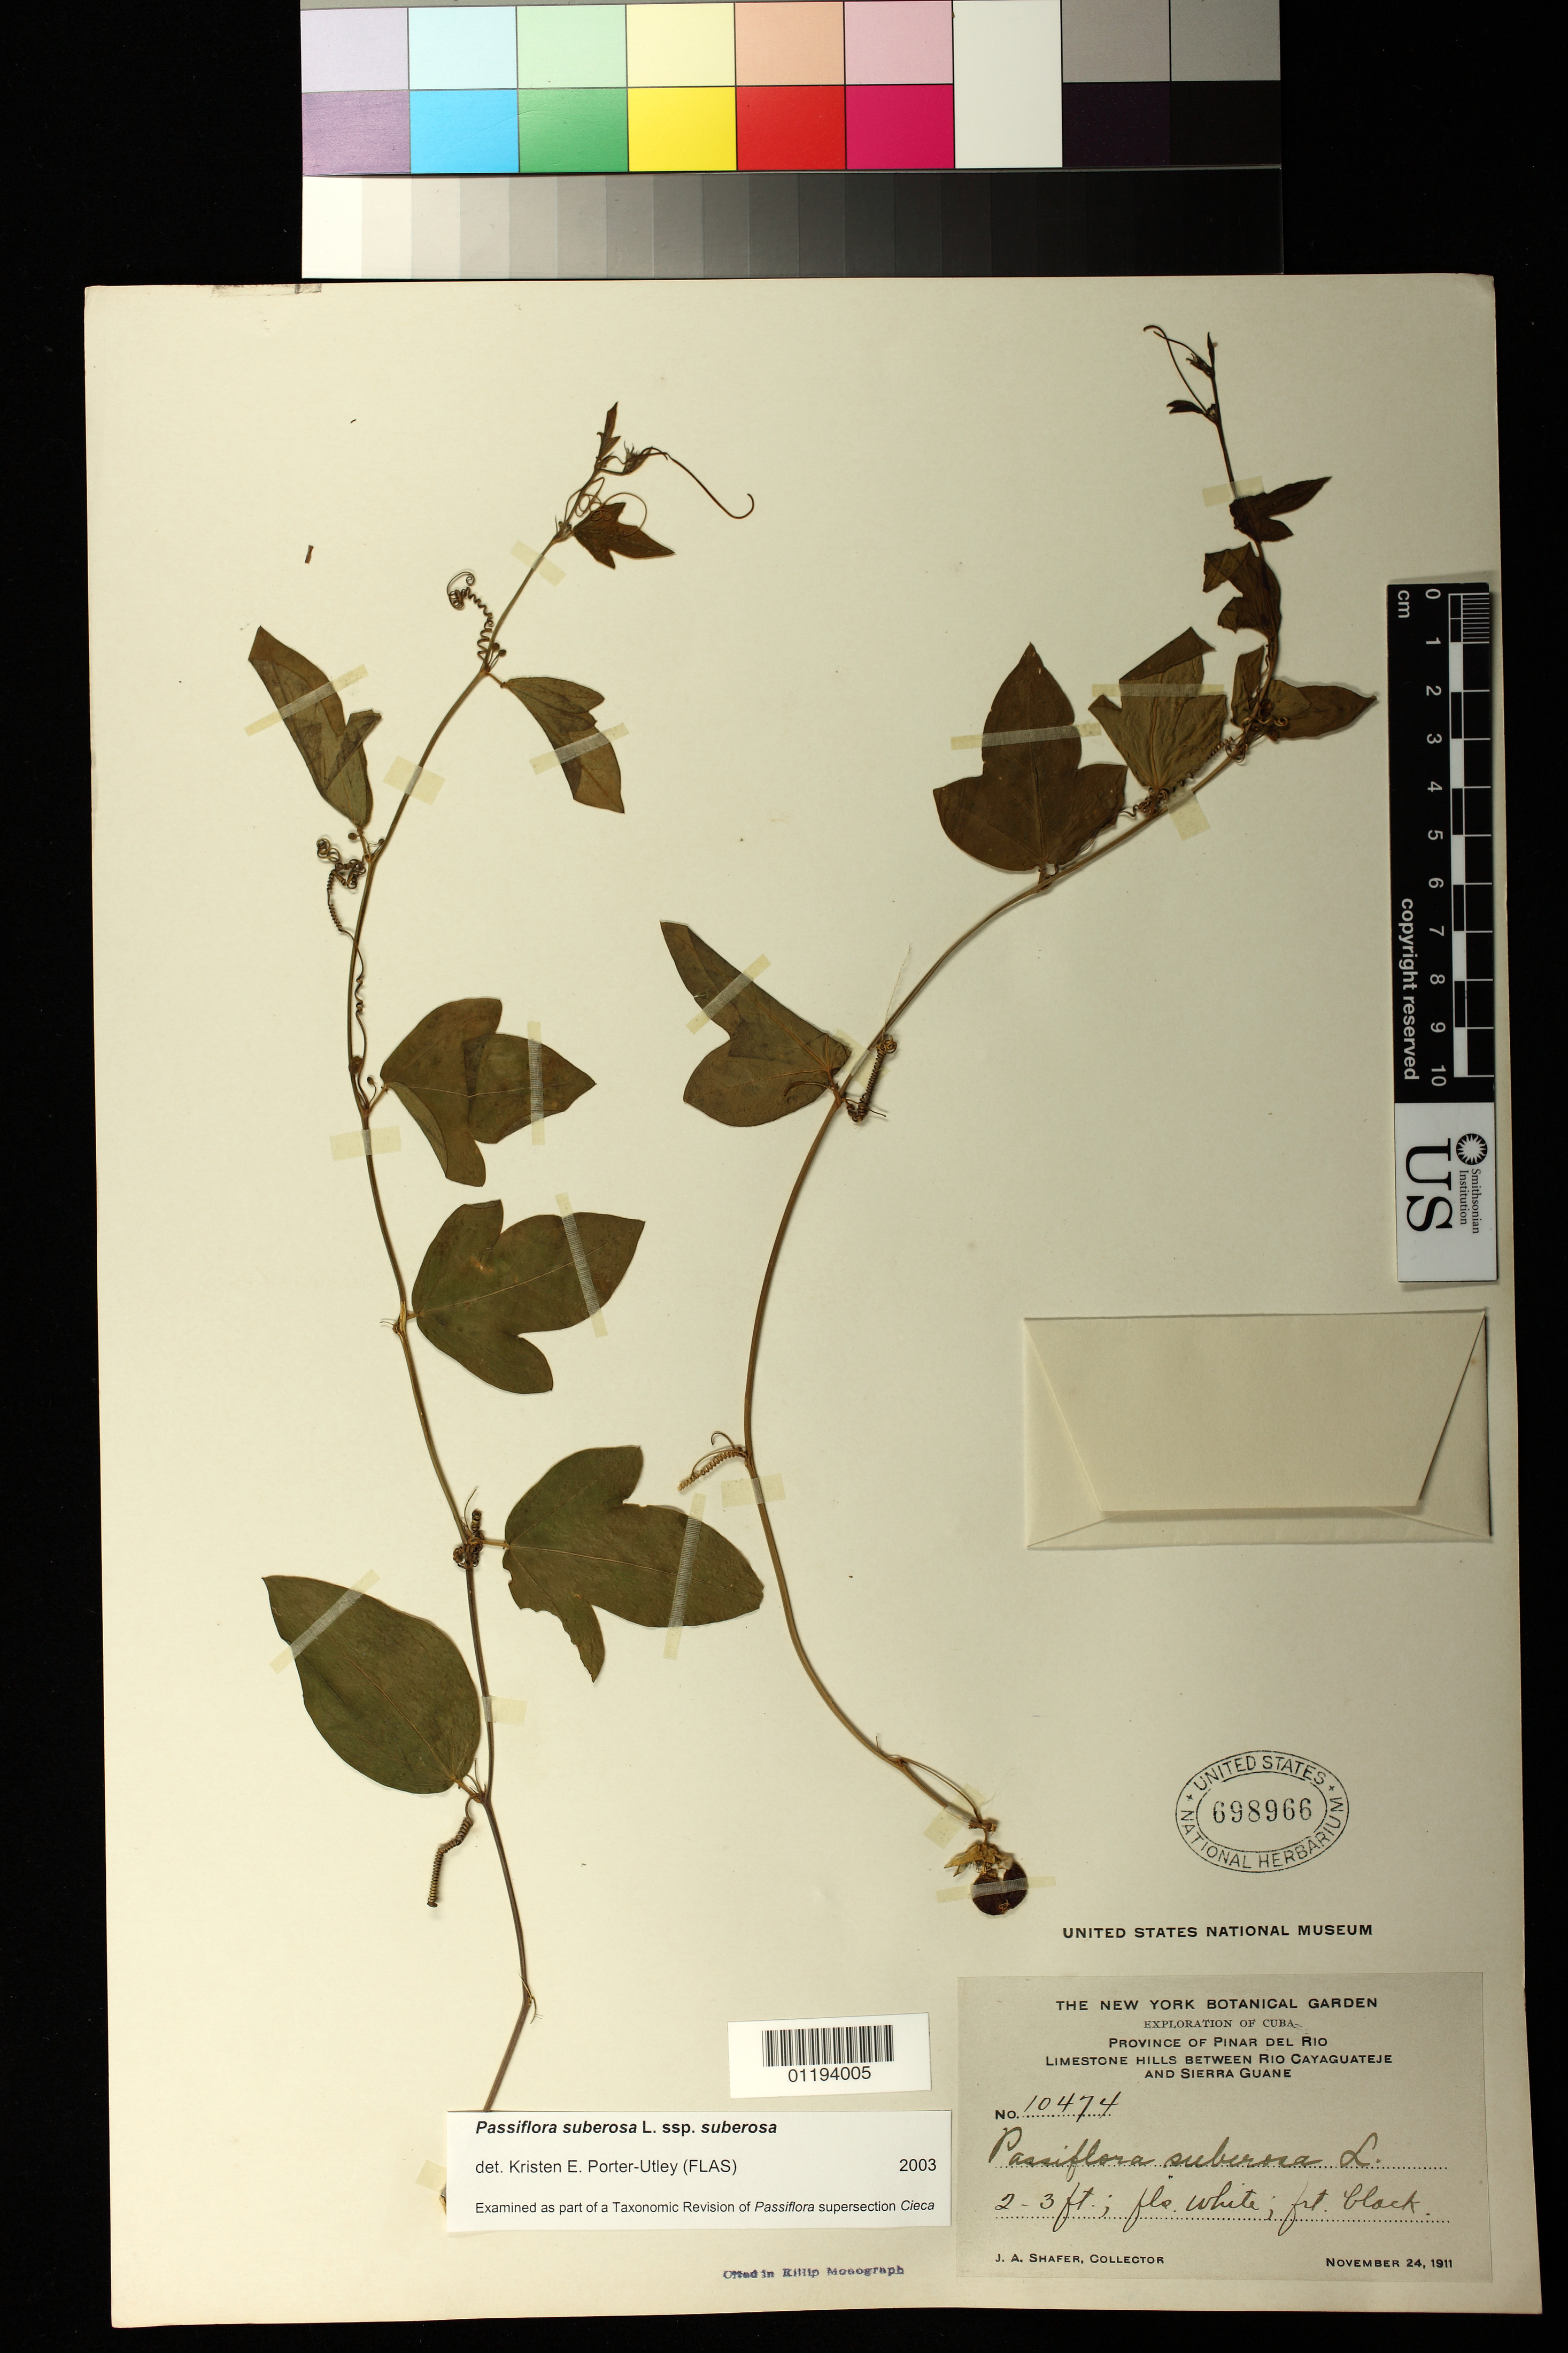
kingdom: Plantae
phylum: Tracheophyta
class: Magnoliopsida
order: Malpighiales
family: Passifloraceae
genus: Passiflora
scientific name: Passiflora suberosa subsp. suberosa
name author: L.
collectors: J. A. Shafer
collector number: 10474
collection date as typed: Nov 24 1911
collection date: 1911-11-24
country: Cuba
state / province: Pinar Del Rio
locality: Limestone Hills between Rio Cayaguateje and Sierra Guane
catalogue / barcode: US 698966